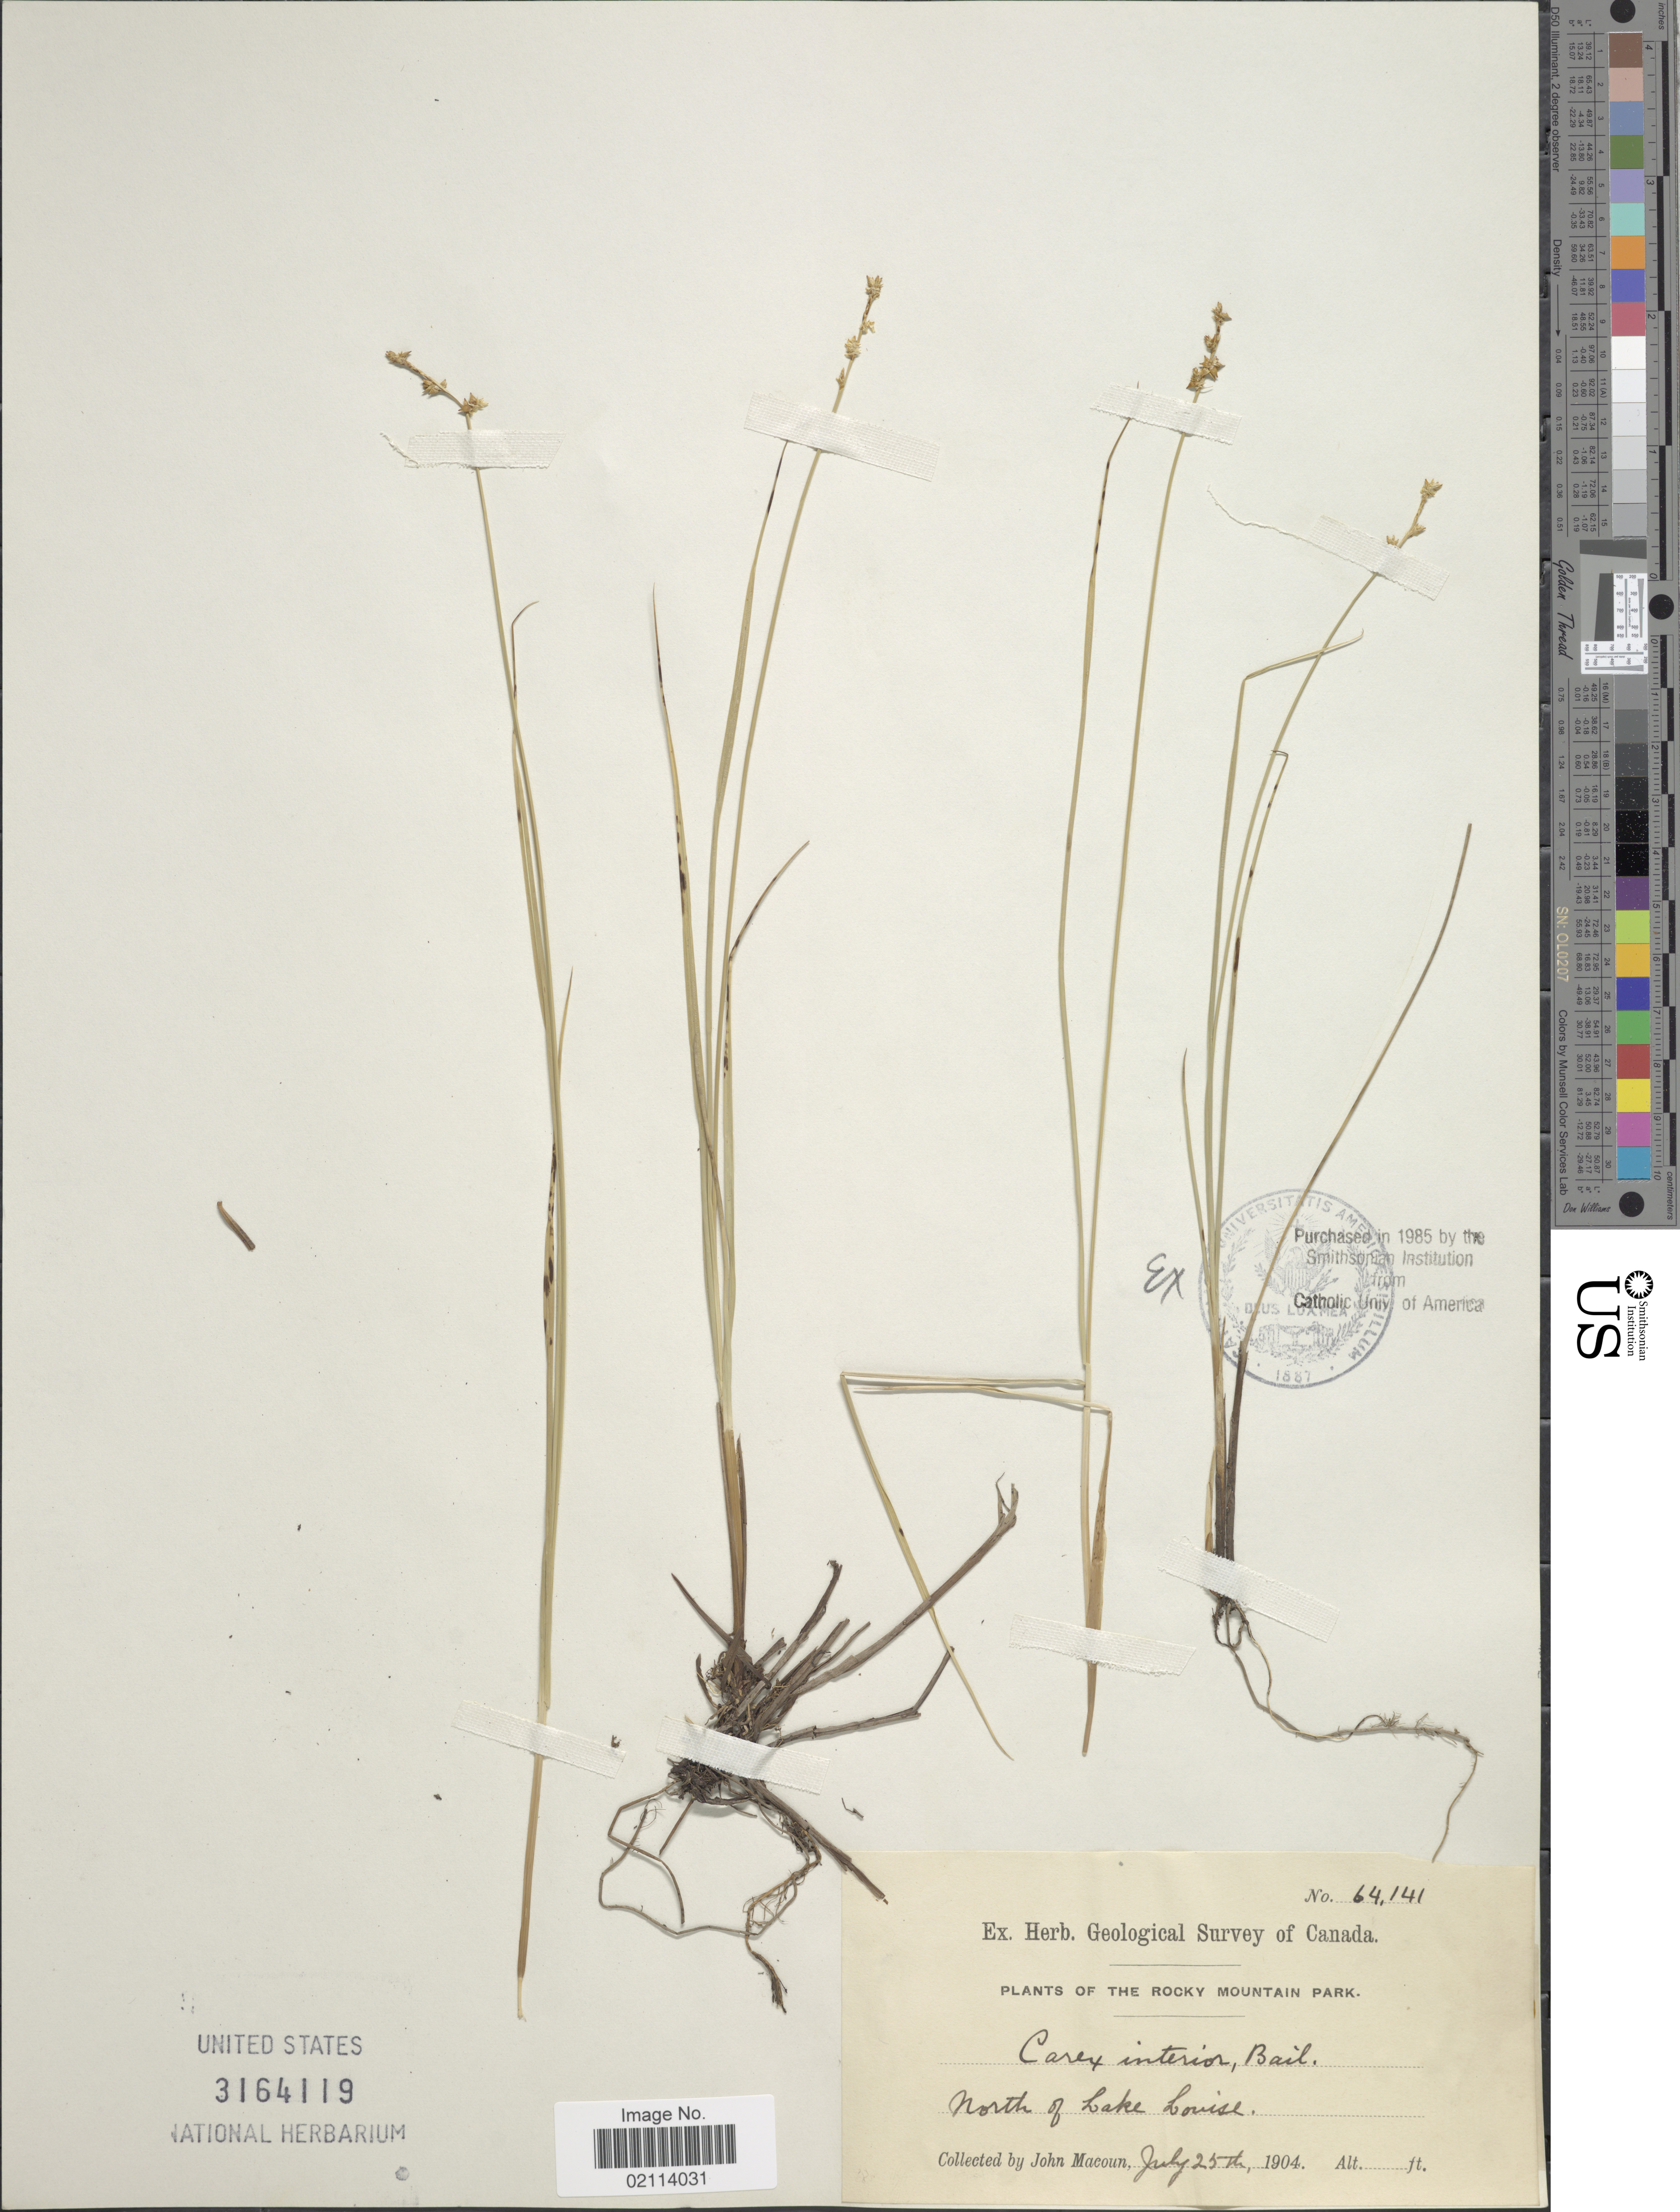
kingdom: Plantae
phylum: Tracheophyta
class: Liliopsida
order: Poales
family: Cyperaceae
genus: Carex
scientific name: Carex interior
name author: L.H. Bailey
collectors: J. Macoun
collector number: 64141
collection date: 1904-07-25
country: Canada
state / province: Alberta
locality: The Rocky Mountain Park, North of Lake Louise.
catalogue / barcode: US 3164119